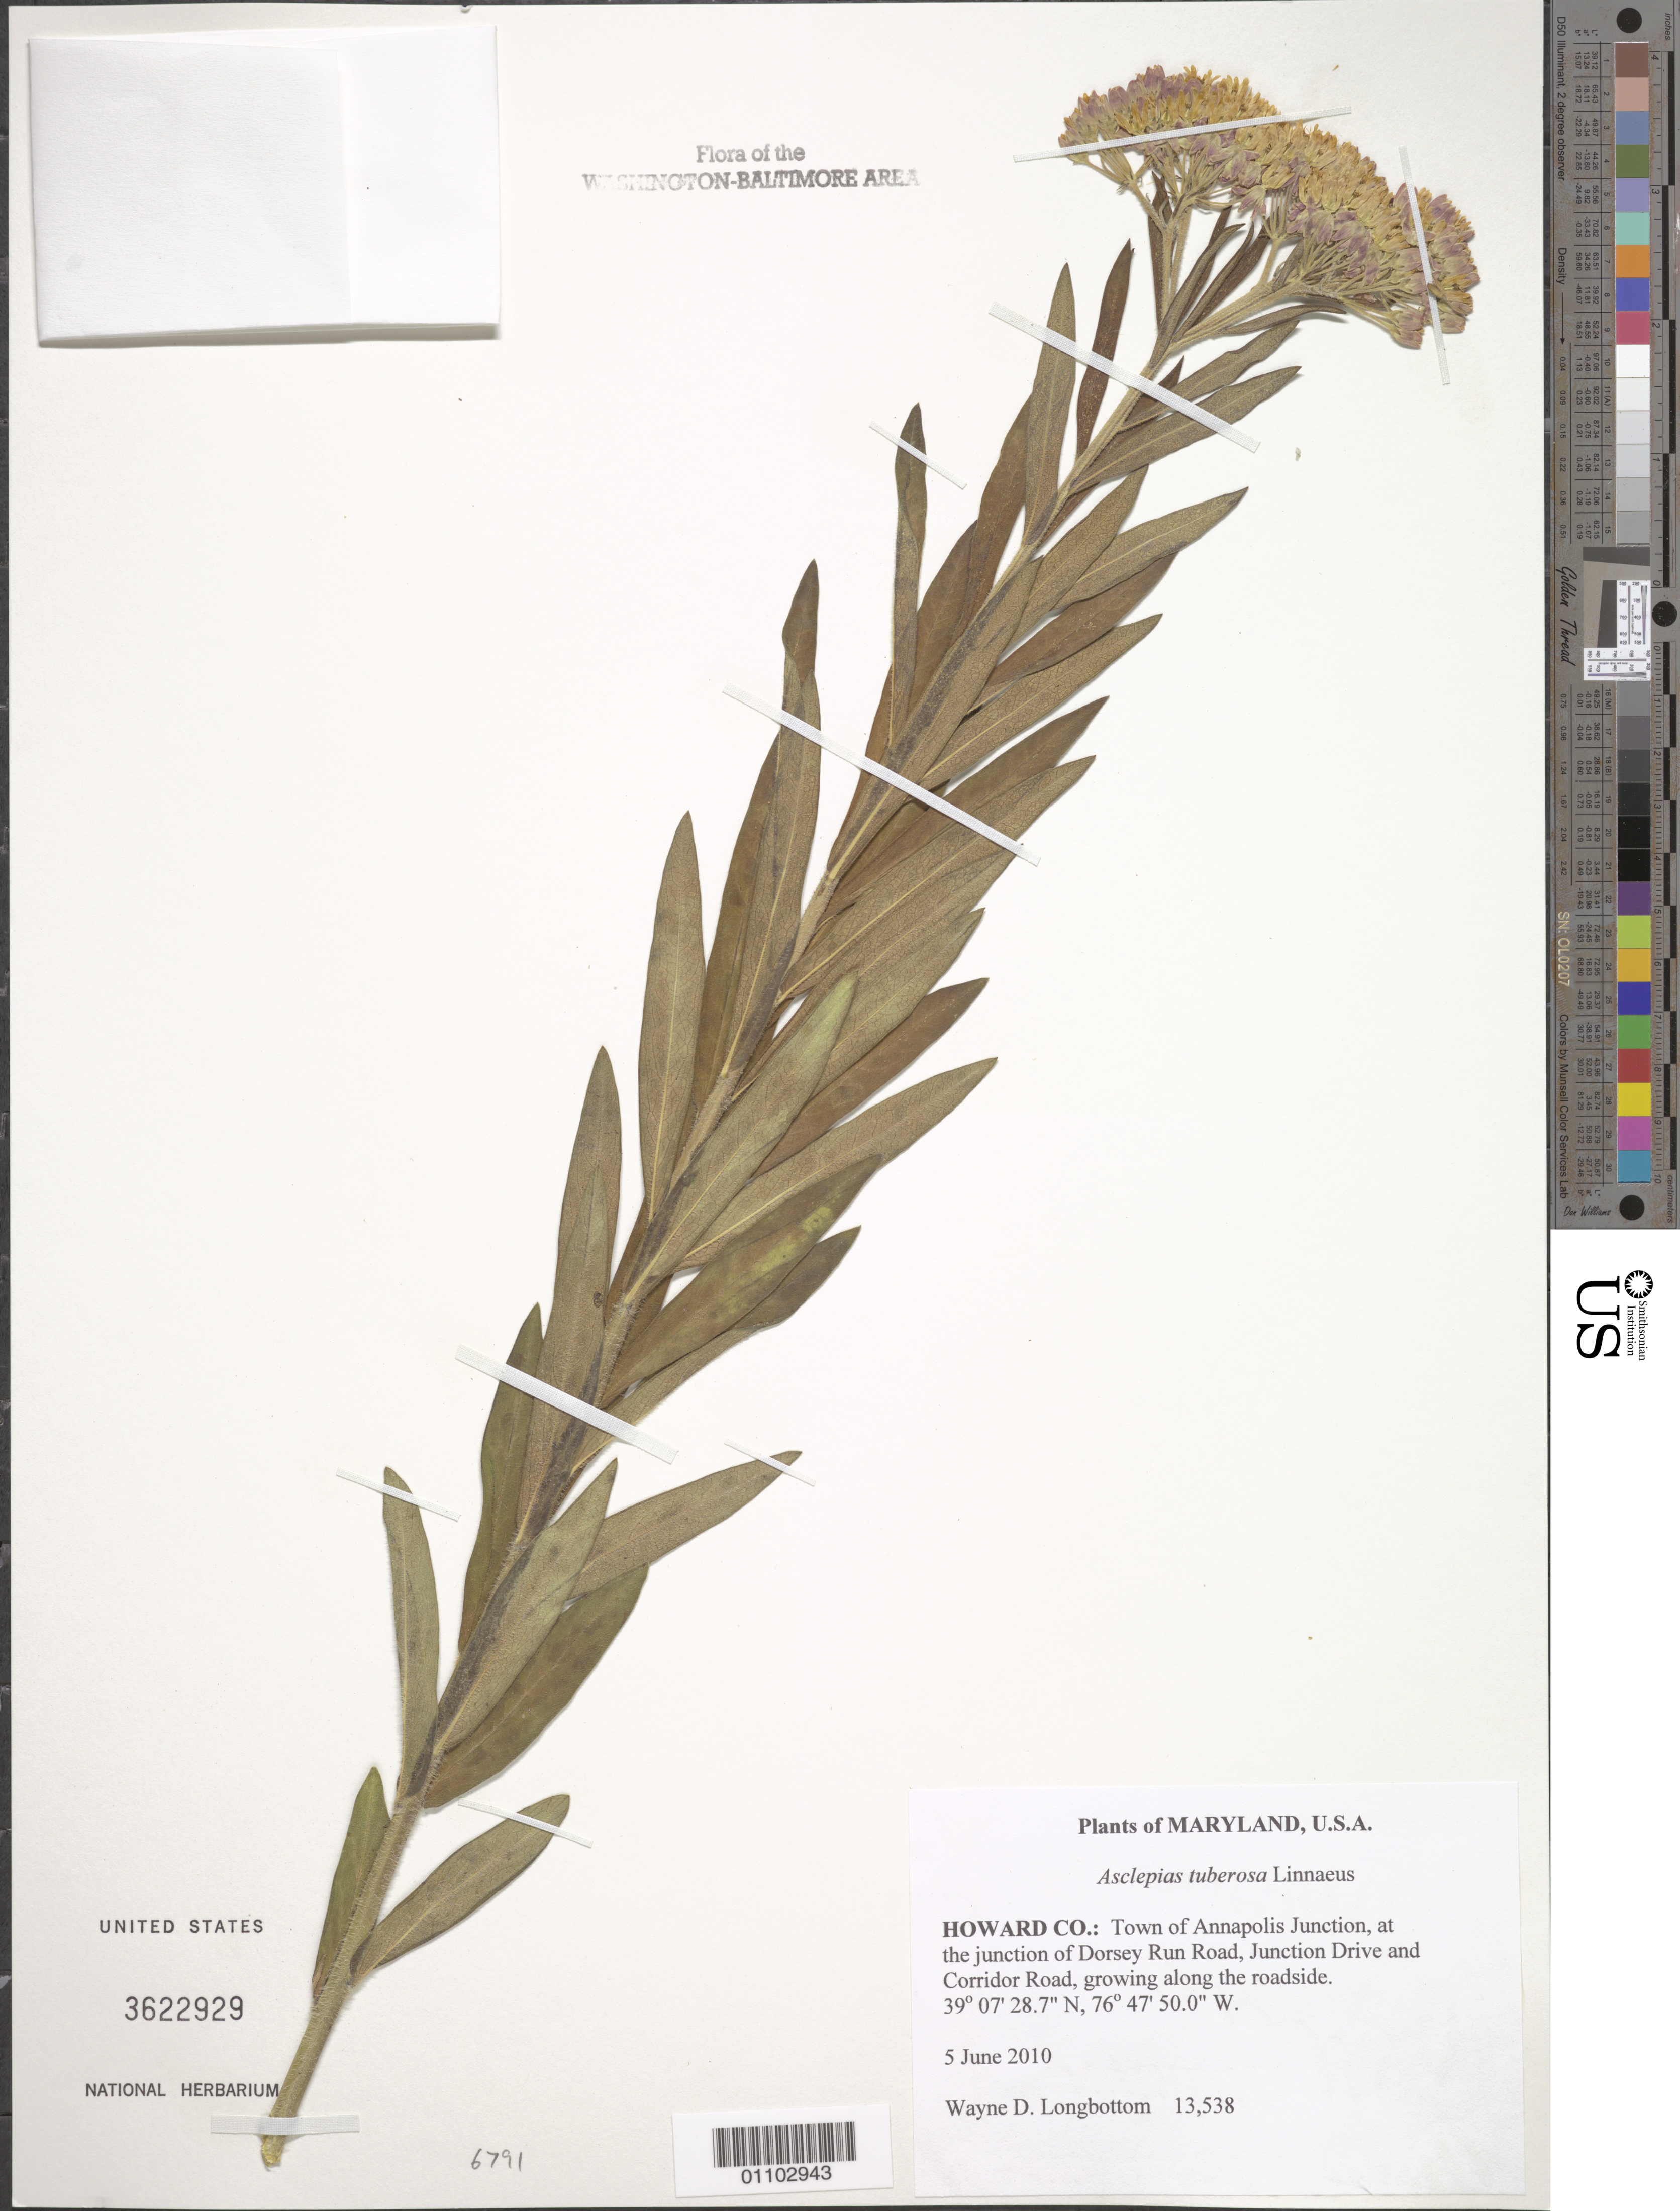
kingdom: Plantae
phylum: Tracheophyta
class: Magnoliopsida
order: Gentianales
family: Apocynaceae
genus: Asclepias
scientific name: Asclepias tuberosa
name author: L.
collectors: W. D. Longbottom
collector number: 13538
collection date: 2010-06-05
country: United States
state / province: Maryland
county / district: Howard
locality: Town of Annapolis Junction, at the junction of Dorsey Run Road, Junction Drive and Corridor Road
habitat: Growing along the roadside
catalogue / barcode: US 3622929